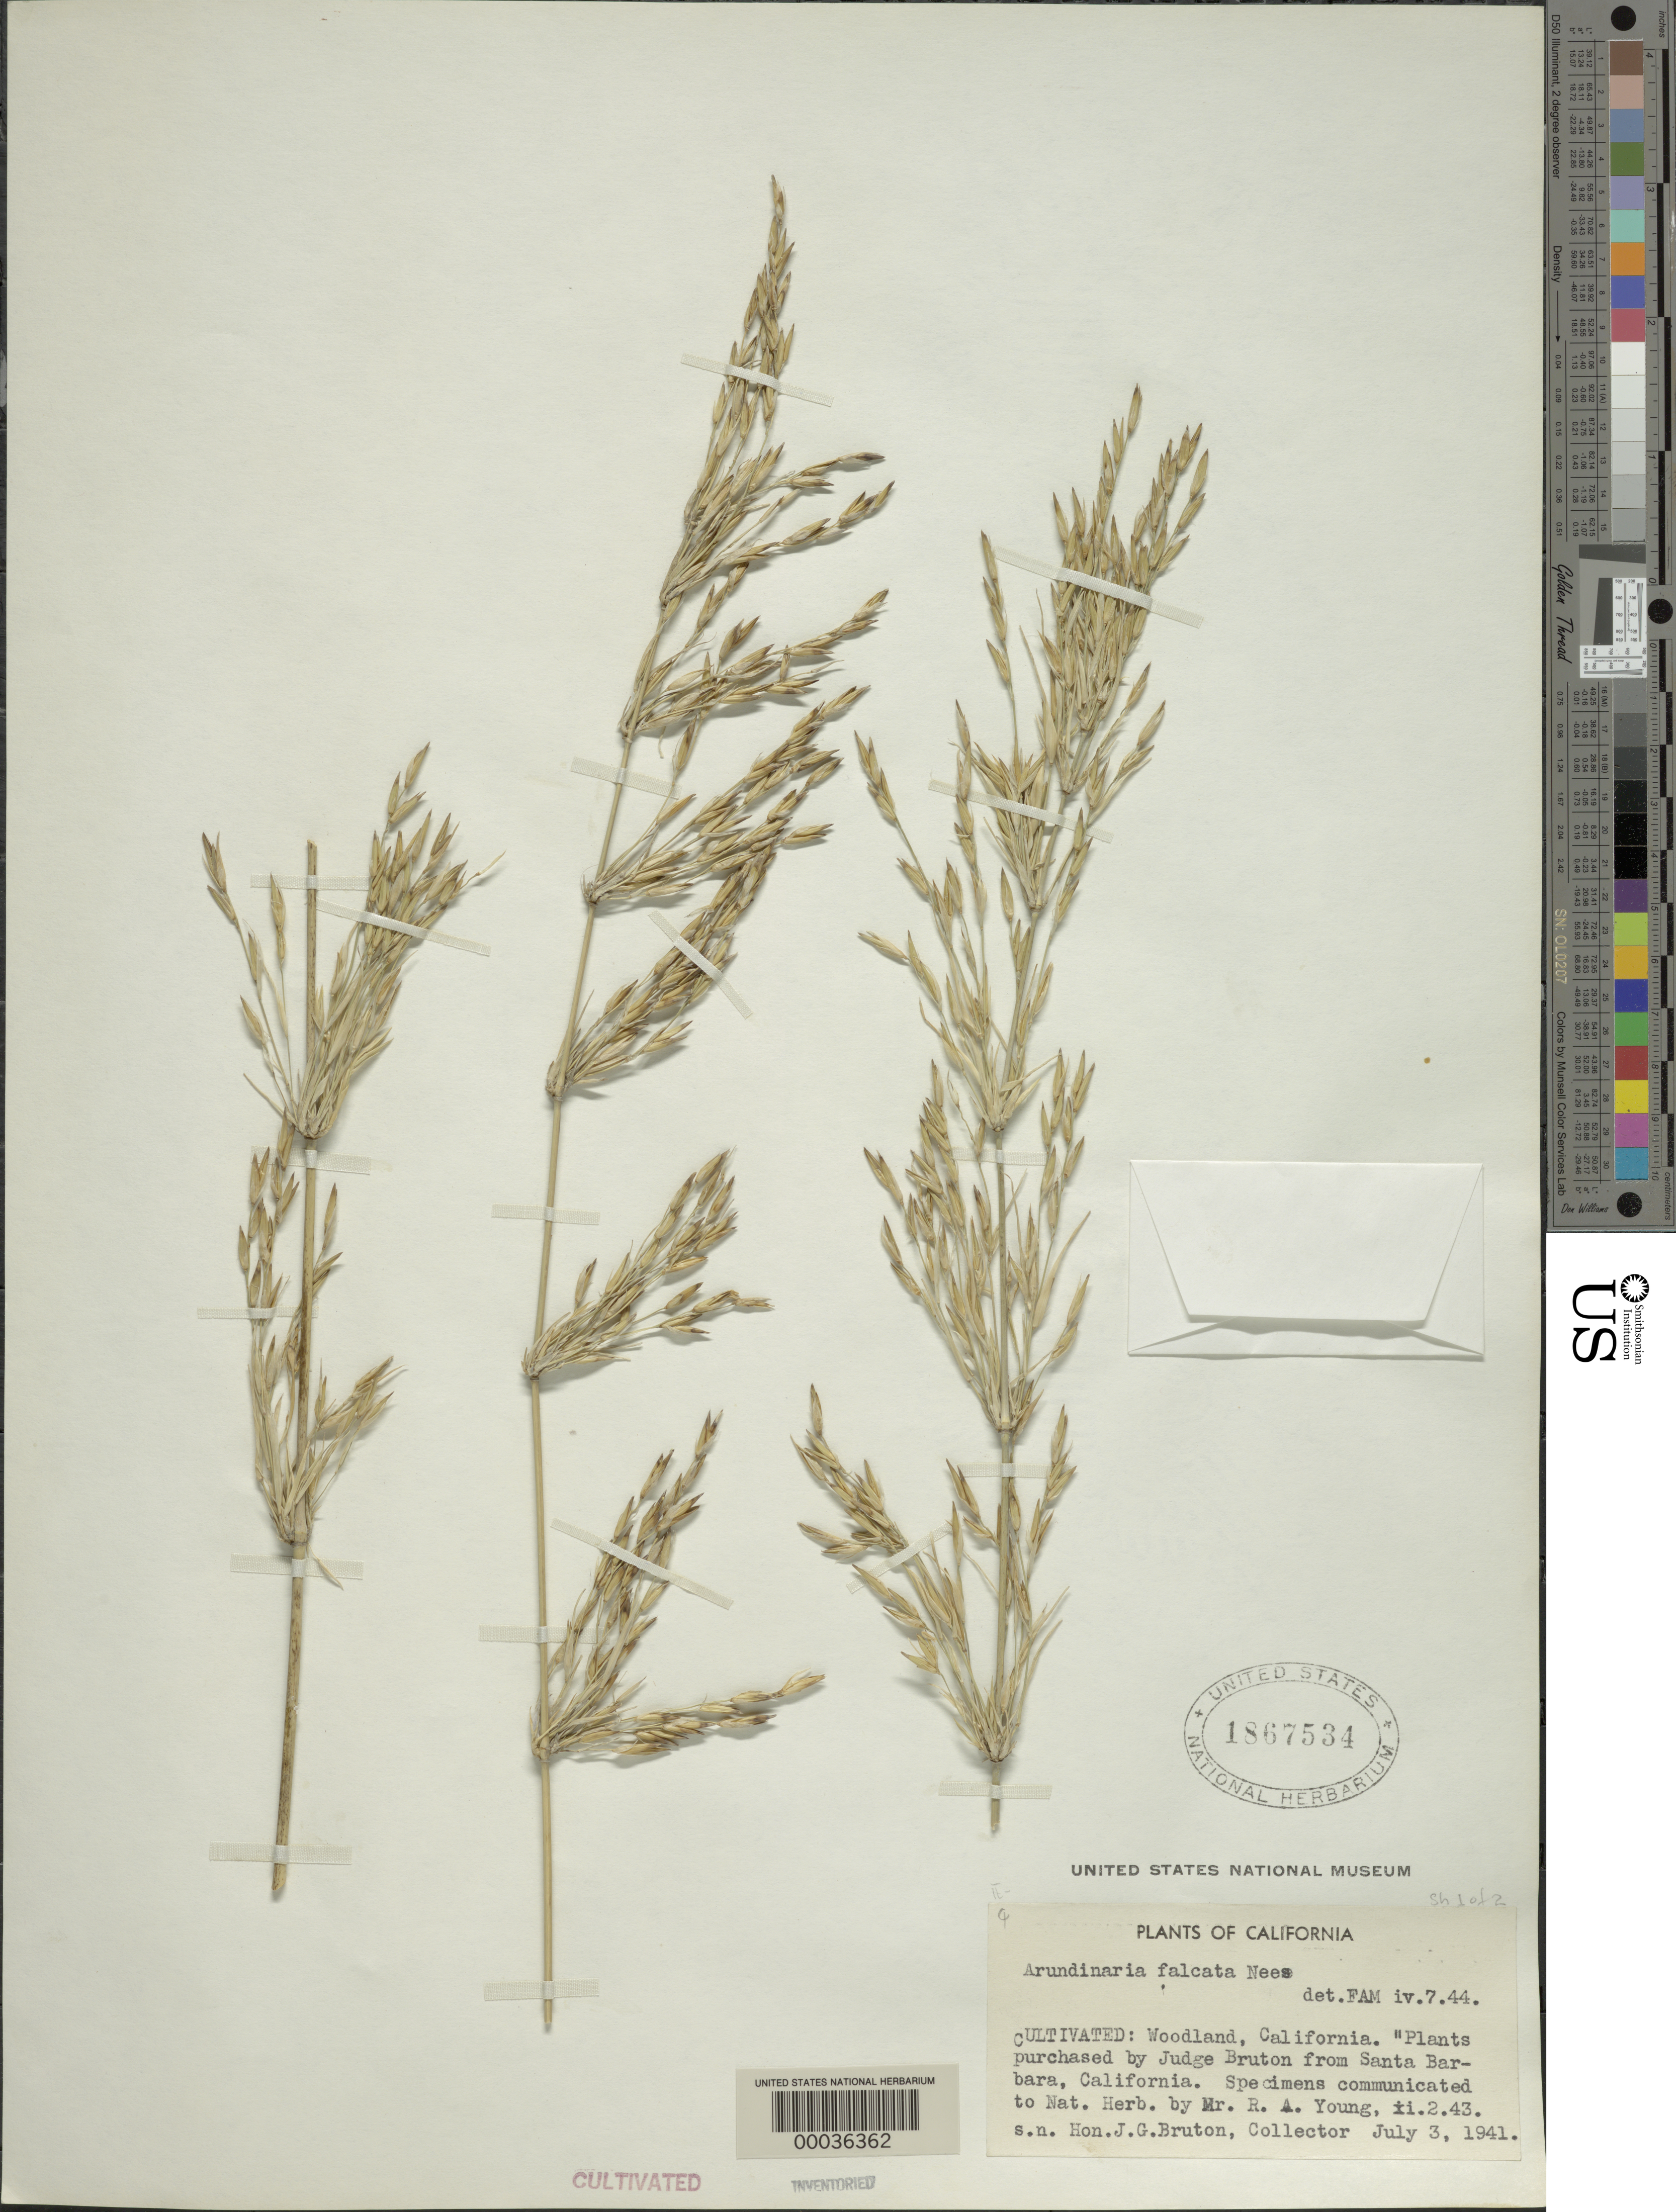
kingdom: Plantae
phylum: Tracheophyta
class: Liliopsida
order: Poales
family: Poaceae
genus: Drepanostachyum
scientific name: Drepanostachyum falconeri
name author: (Hook. f. ex Munro) Soderstr.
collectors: J. Bruton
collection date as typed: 03 Jul 1941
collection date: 1941-07-03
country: United States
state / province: California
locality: Woodland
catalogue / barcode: US 1867534